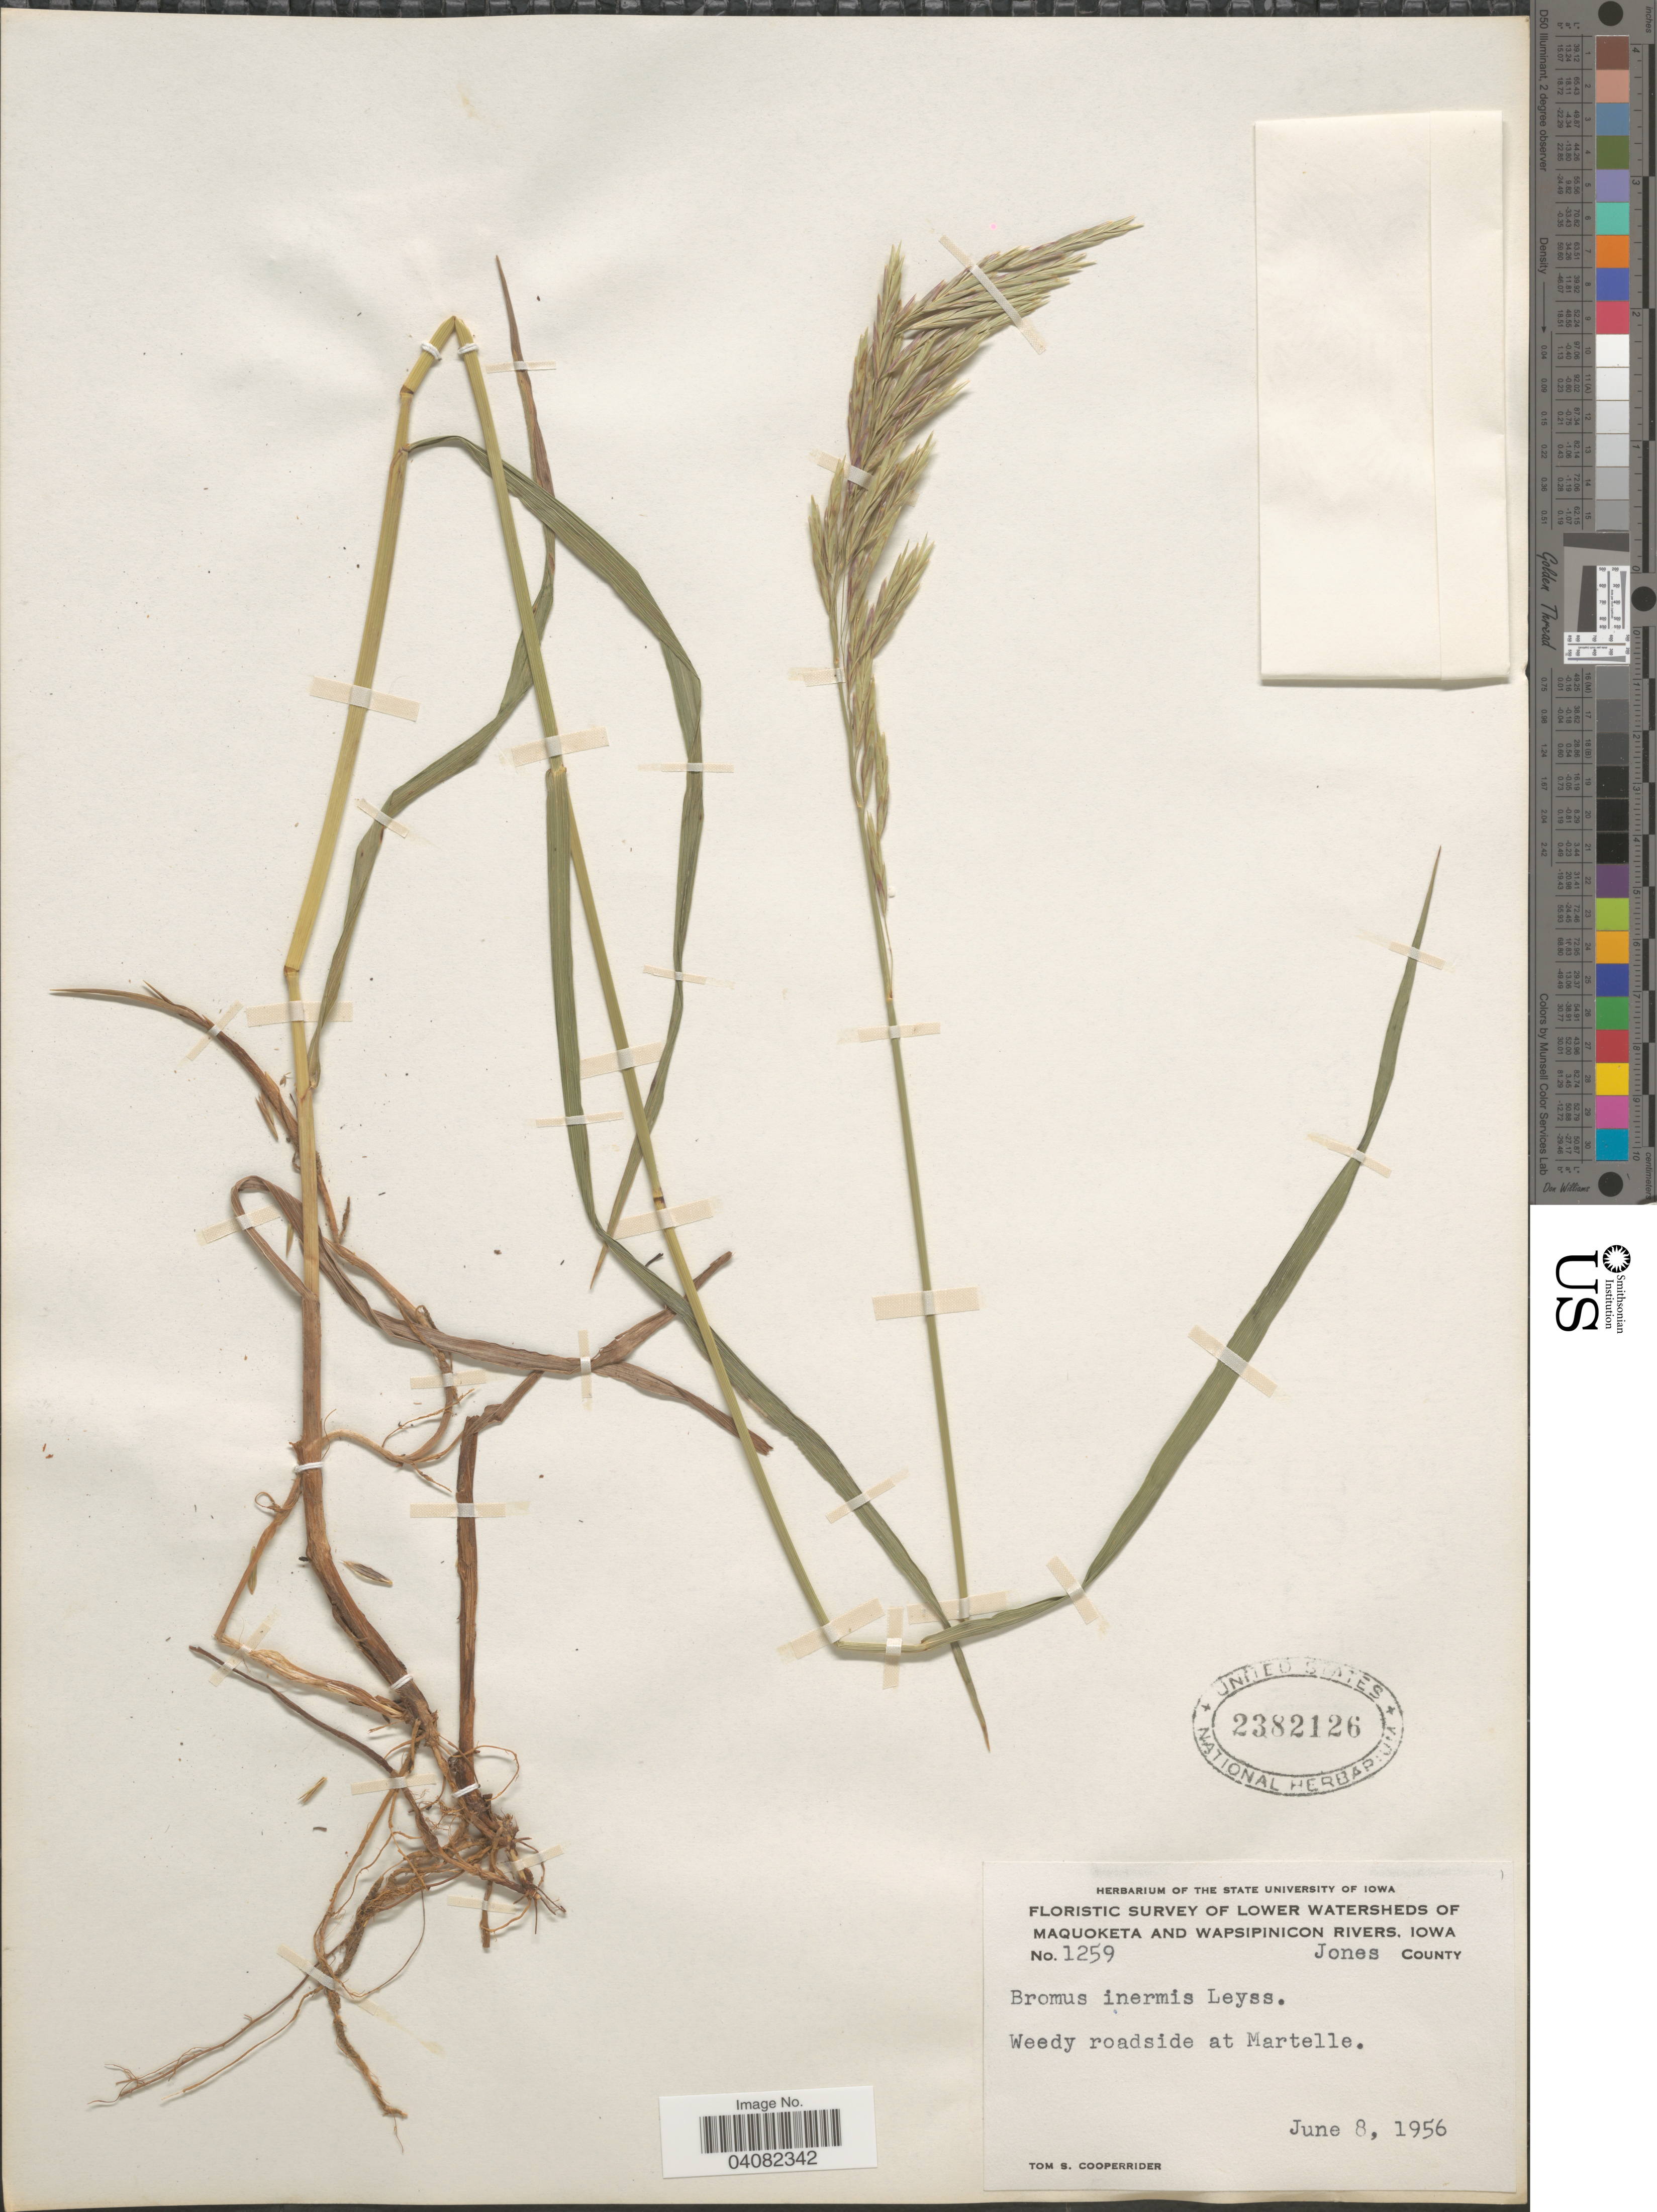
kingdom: Plantae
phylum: Tracheophyta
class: Liliopsida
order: Poales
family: Poaceae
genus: Bromus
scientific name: Bromus inermis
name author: Leyss.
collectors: T. S. Cooperrider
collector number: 1259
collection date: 1956-06-08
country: United States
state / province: Iowa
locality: Floristic Survey of Lower Watersheds of Maquoketa and Wapsipinicon Rivers. Jones County. Weedy roadside at Martelle.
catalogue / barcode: US 2382126